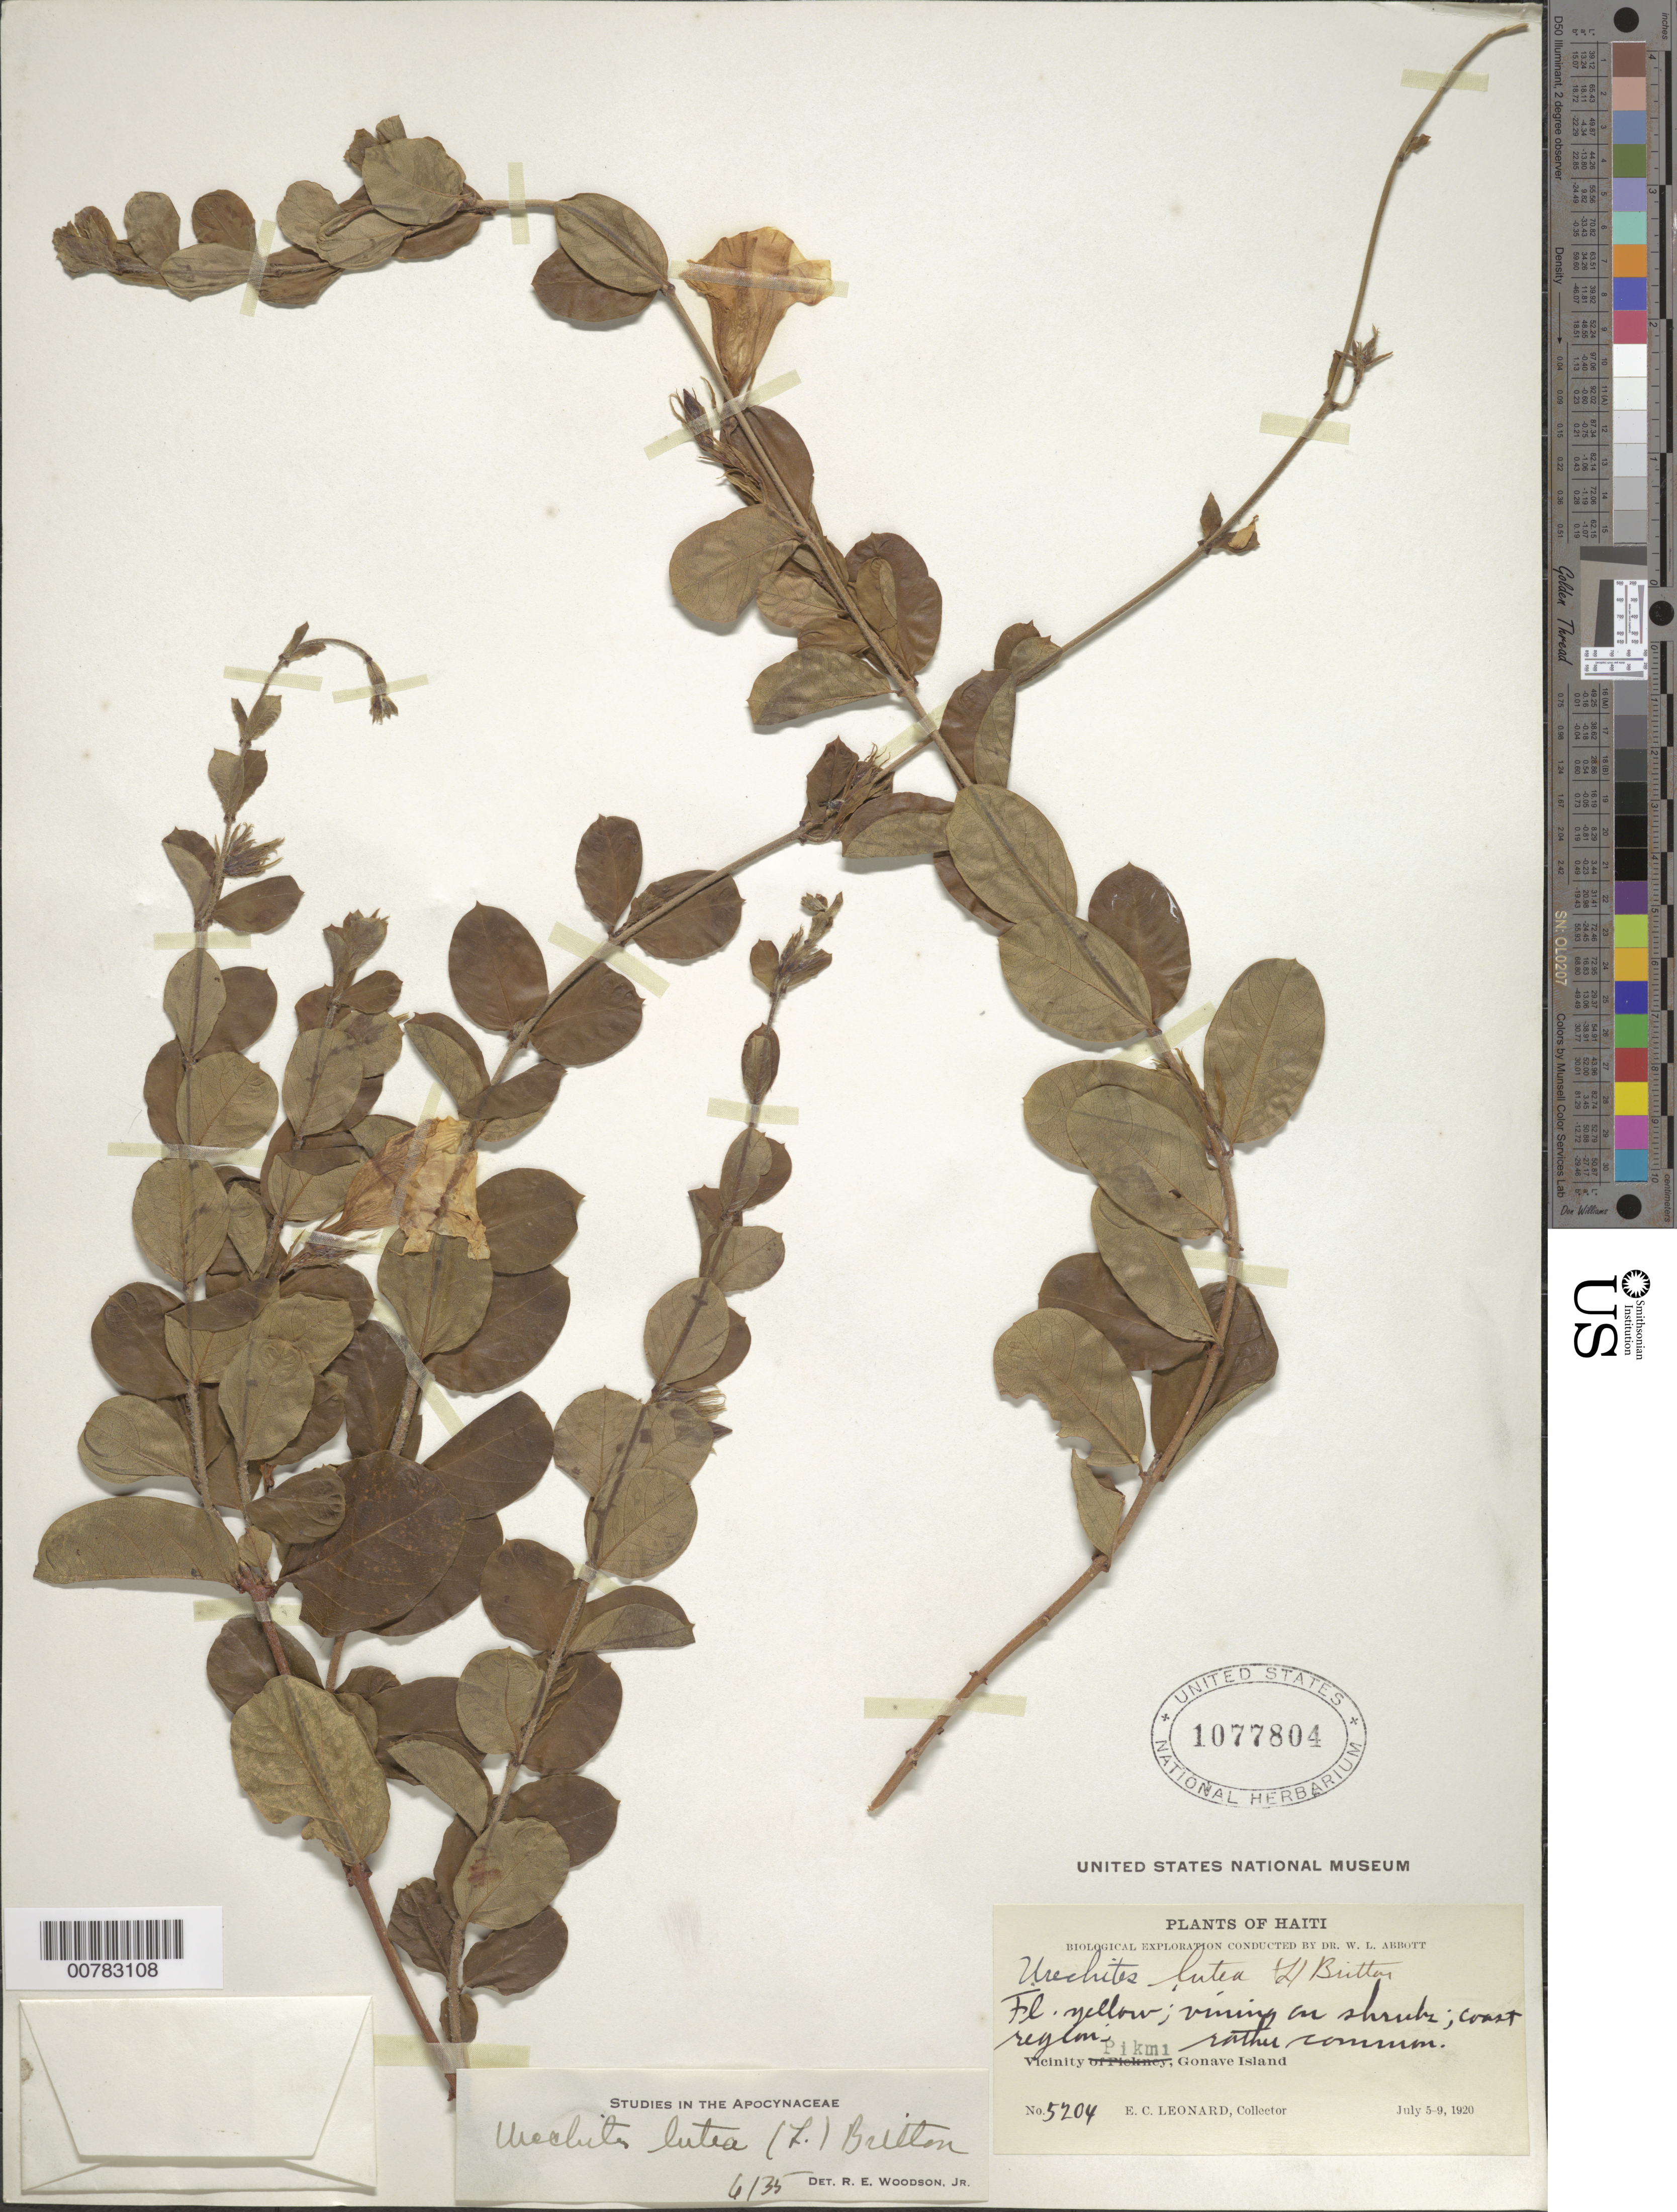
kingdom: Plantae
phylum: Tracheophyta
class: Magnoliopsida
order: Gentianales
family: Apocynaceae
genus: Pentalinon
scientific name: Pentalinon luteum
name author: (L.) B.F. Hansen & Wunderlin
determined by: Woodson, R. E., Jr.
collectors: E. C. Leonard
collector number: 5204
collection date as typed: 05 Jul 1920 to 09 Jul 1920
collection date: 1920-07-05/1920-07-09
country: Haiti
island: Hispaniola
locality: Gonave Island, vicinity of Pikmi.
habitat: Coast region.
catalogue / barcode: US 1077804